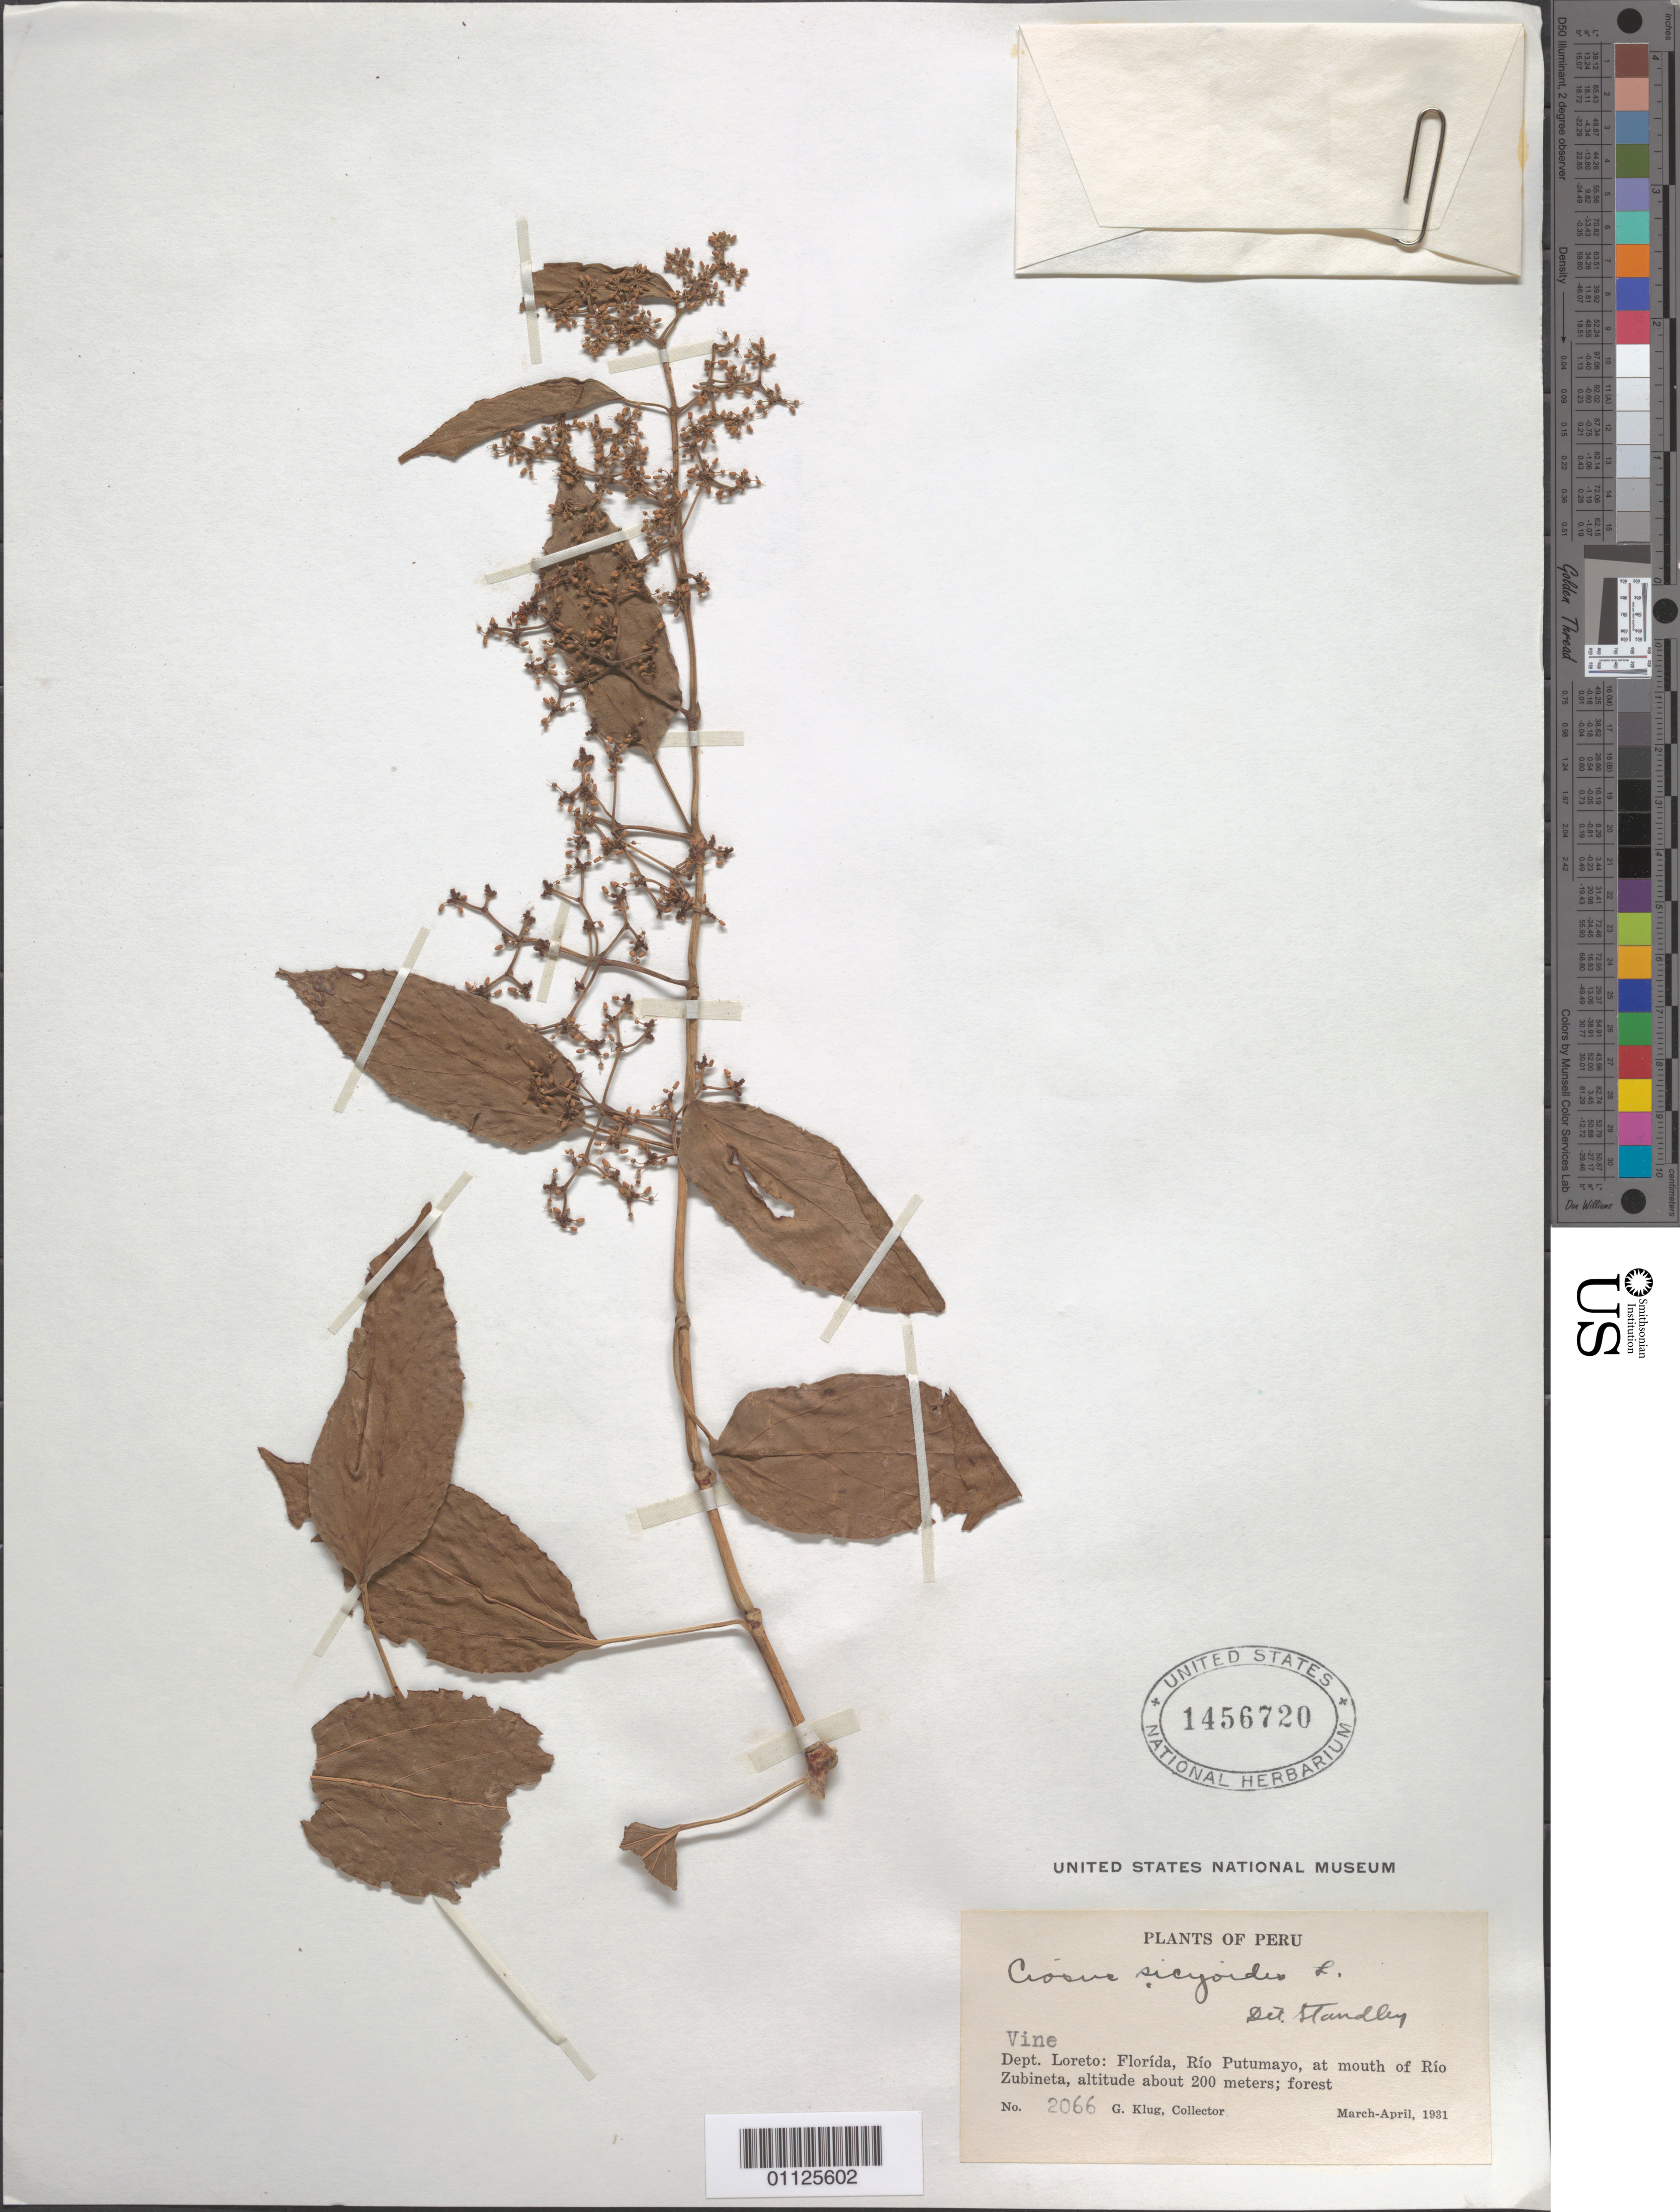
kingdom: Plantae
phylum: Tracheophyta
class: Magnoliopsida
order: Vitales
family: Vitaceae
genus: Cissus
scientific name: Cissus verticillata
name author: (L.) Nicolson & C.E. Jarvis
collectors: G. Klug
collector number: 2066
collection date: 1931-03/1931-04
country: Peru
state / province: Loreto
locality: Florida, Rio Putumayo, at mouth of Rio Zubineta.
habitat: Forest. Vine.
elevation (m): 200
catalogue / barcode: US 1456720